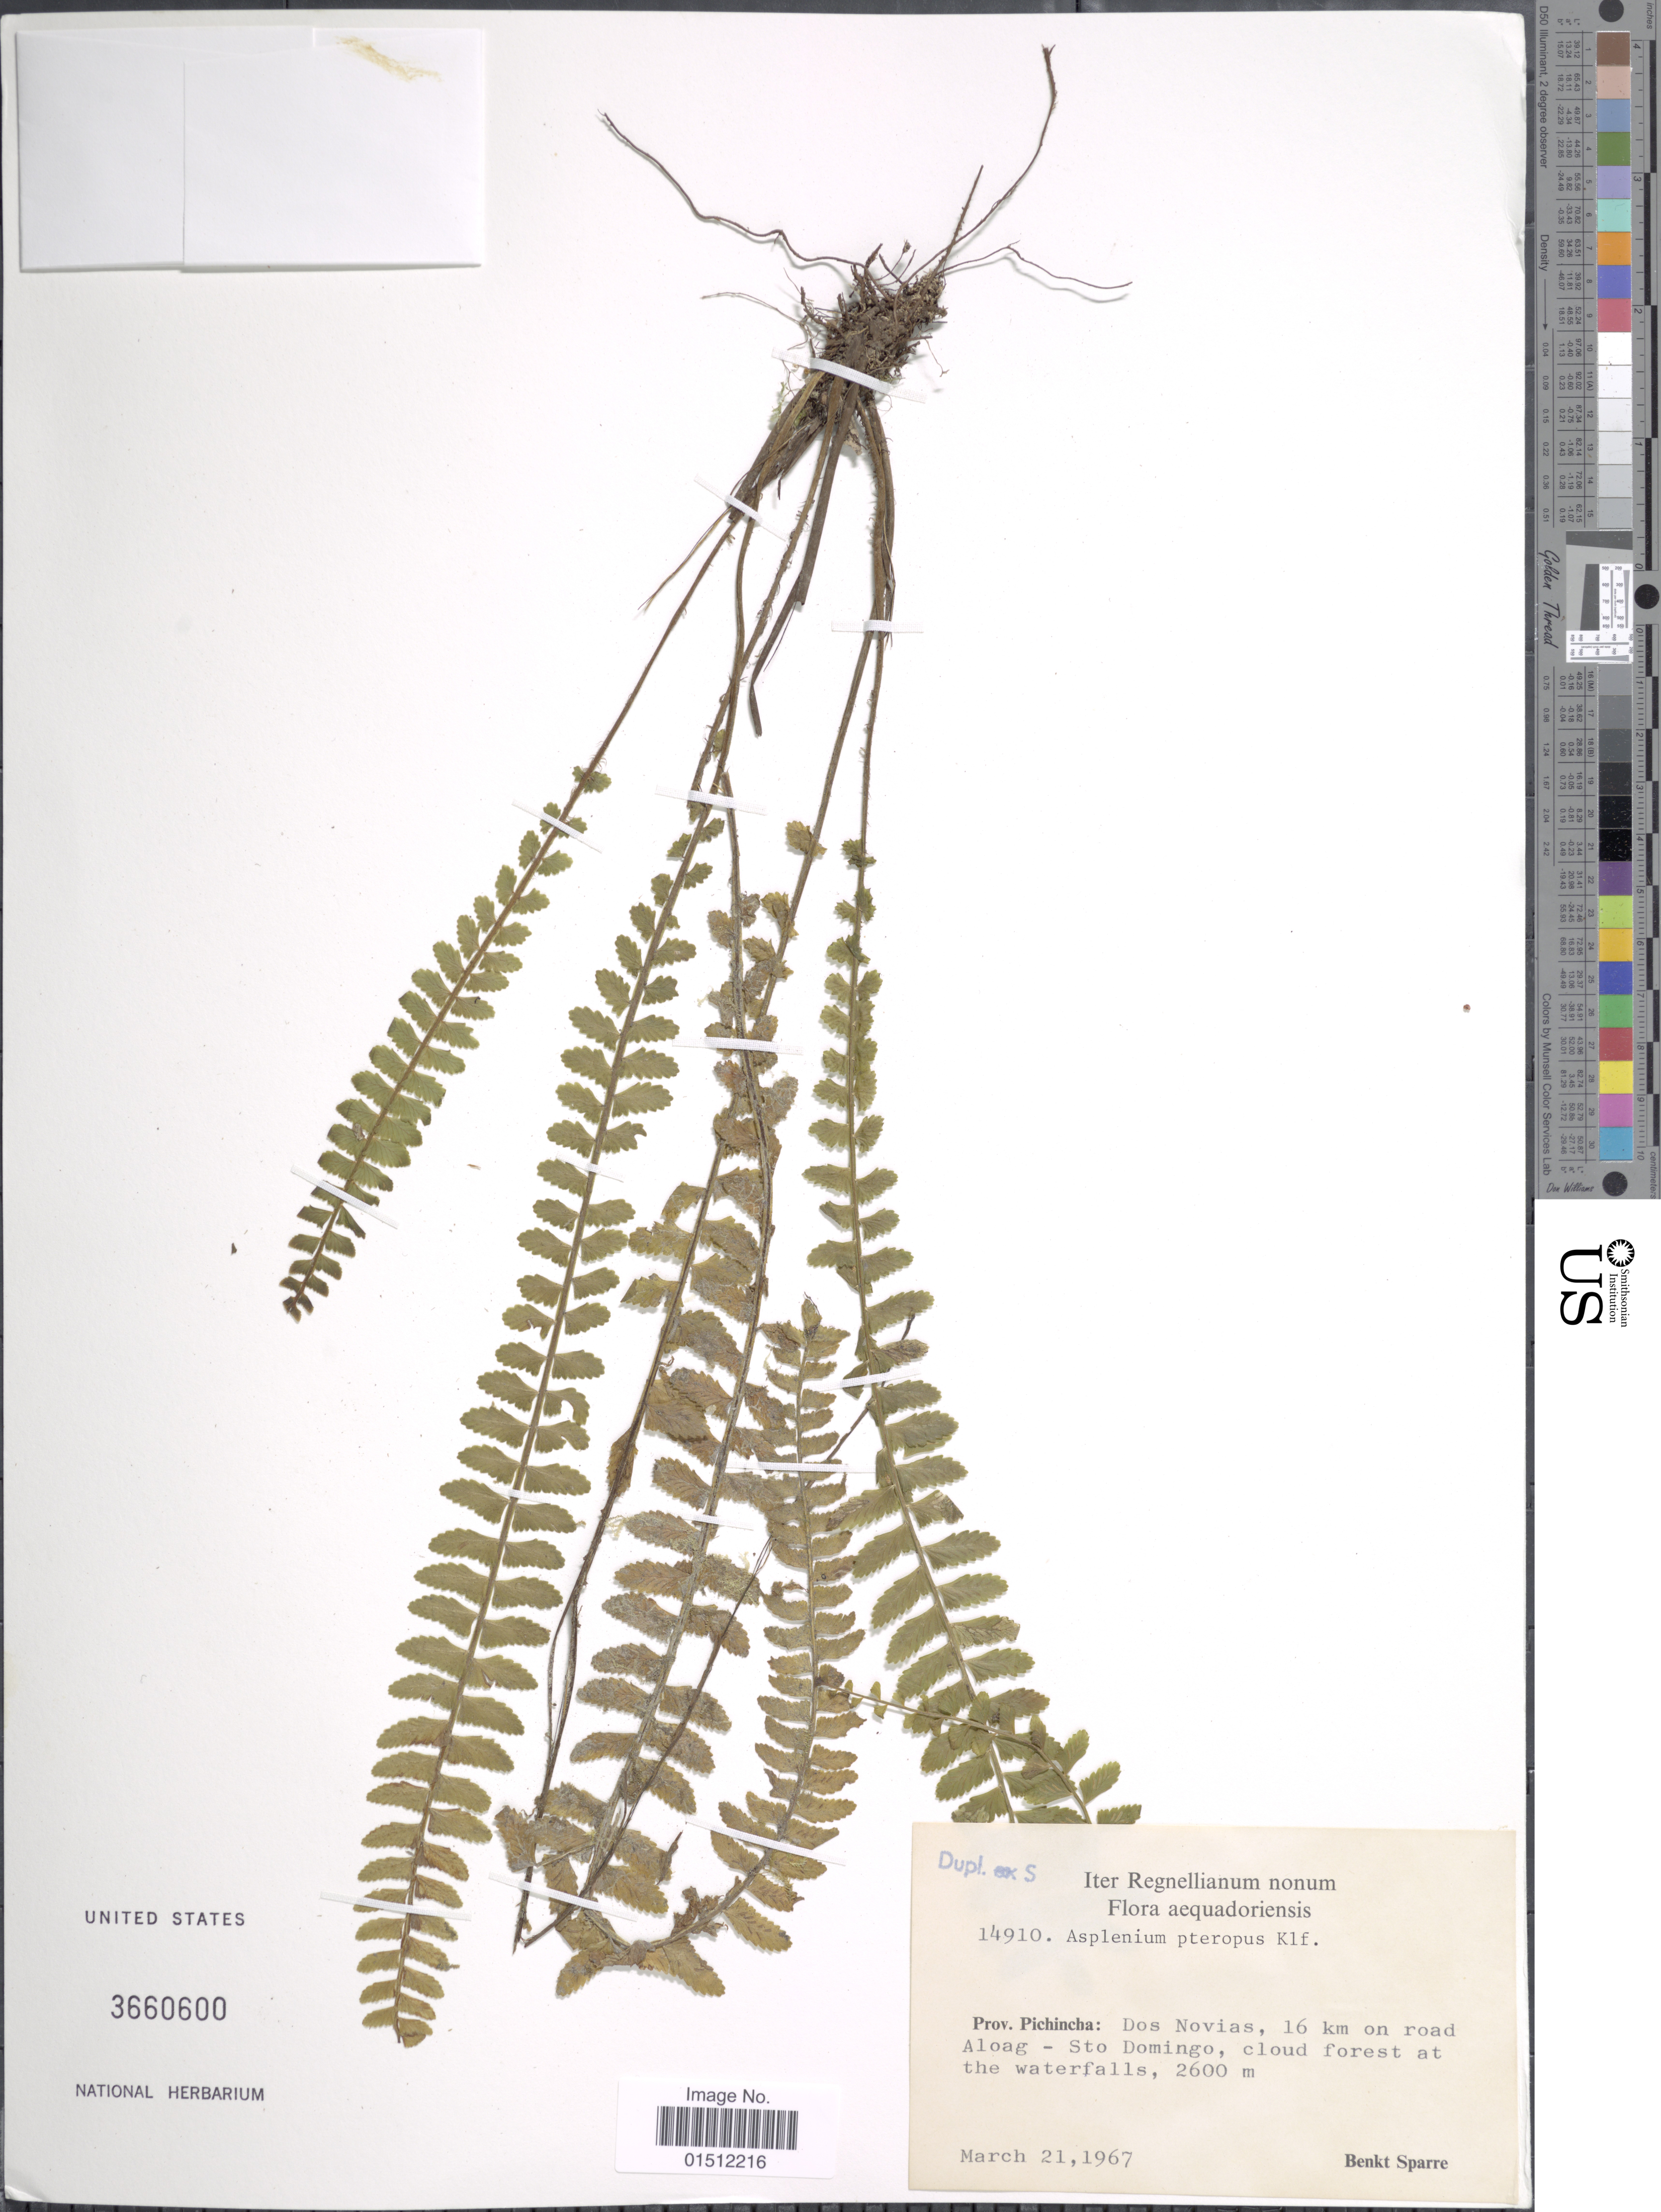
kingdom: Plantae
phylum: Tracheophyta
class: Polypodiopsida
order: Polypodiales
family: Aspleniaceae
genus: Asplenium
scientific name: Asplenium pteropus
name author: Kaulf.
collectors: B. Sparre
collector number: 14910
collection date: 1967-03-21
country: Ecuador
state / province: Pichincha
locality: Dos Novias, 16 km on road Aloag-Sto Domingo.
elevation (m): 2600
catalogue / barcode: US 3660600